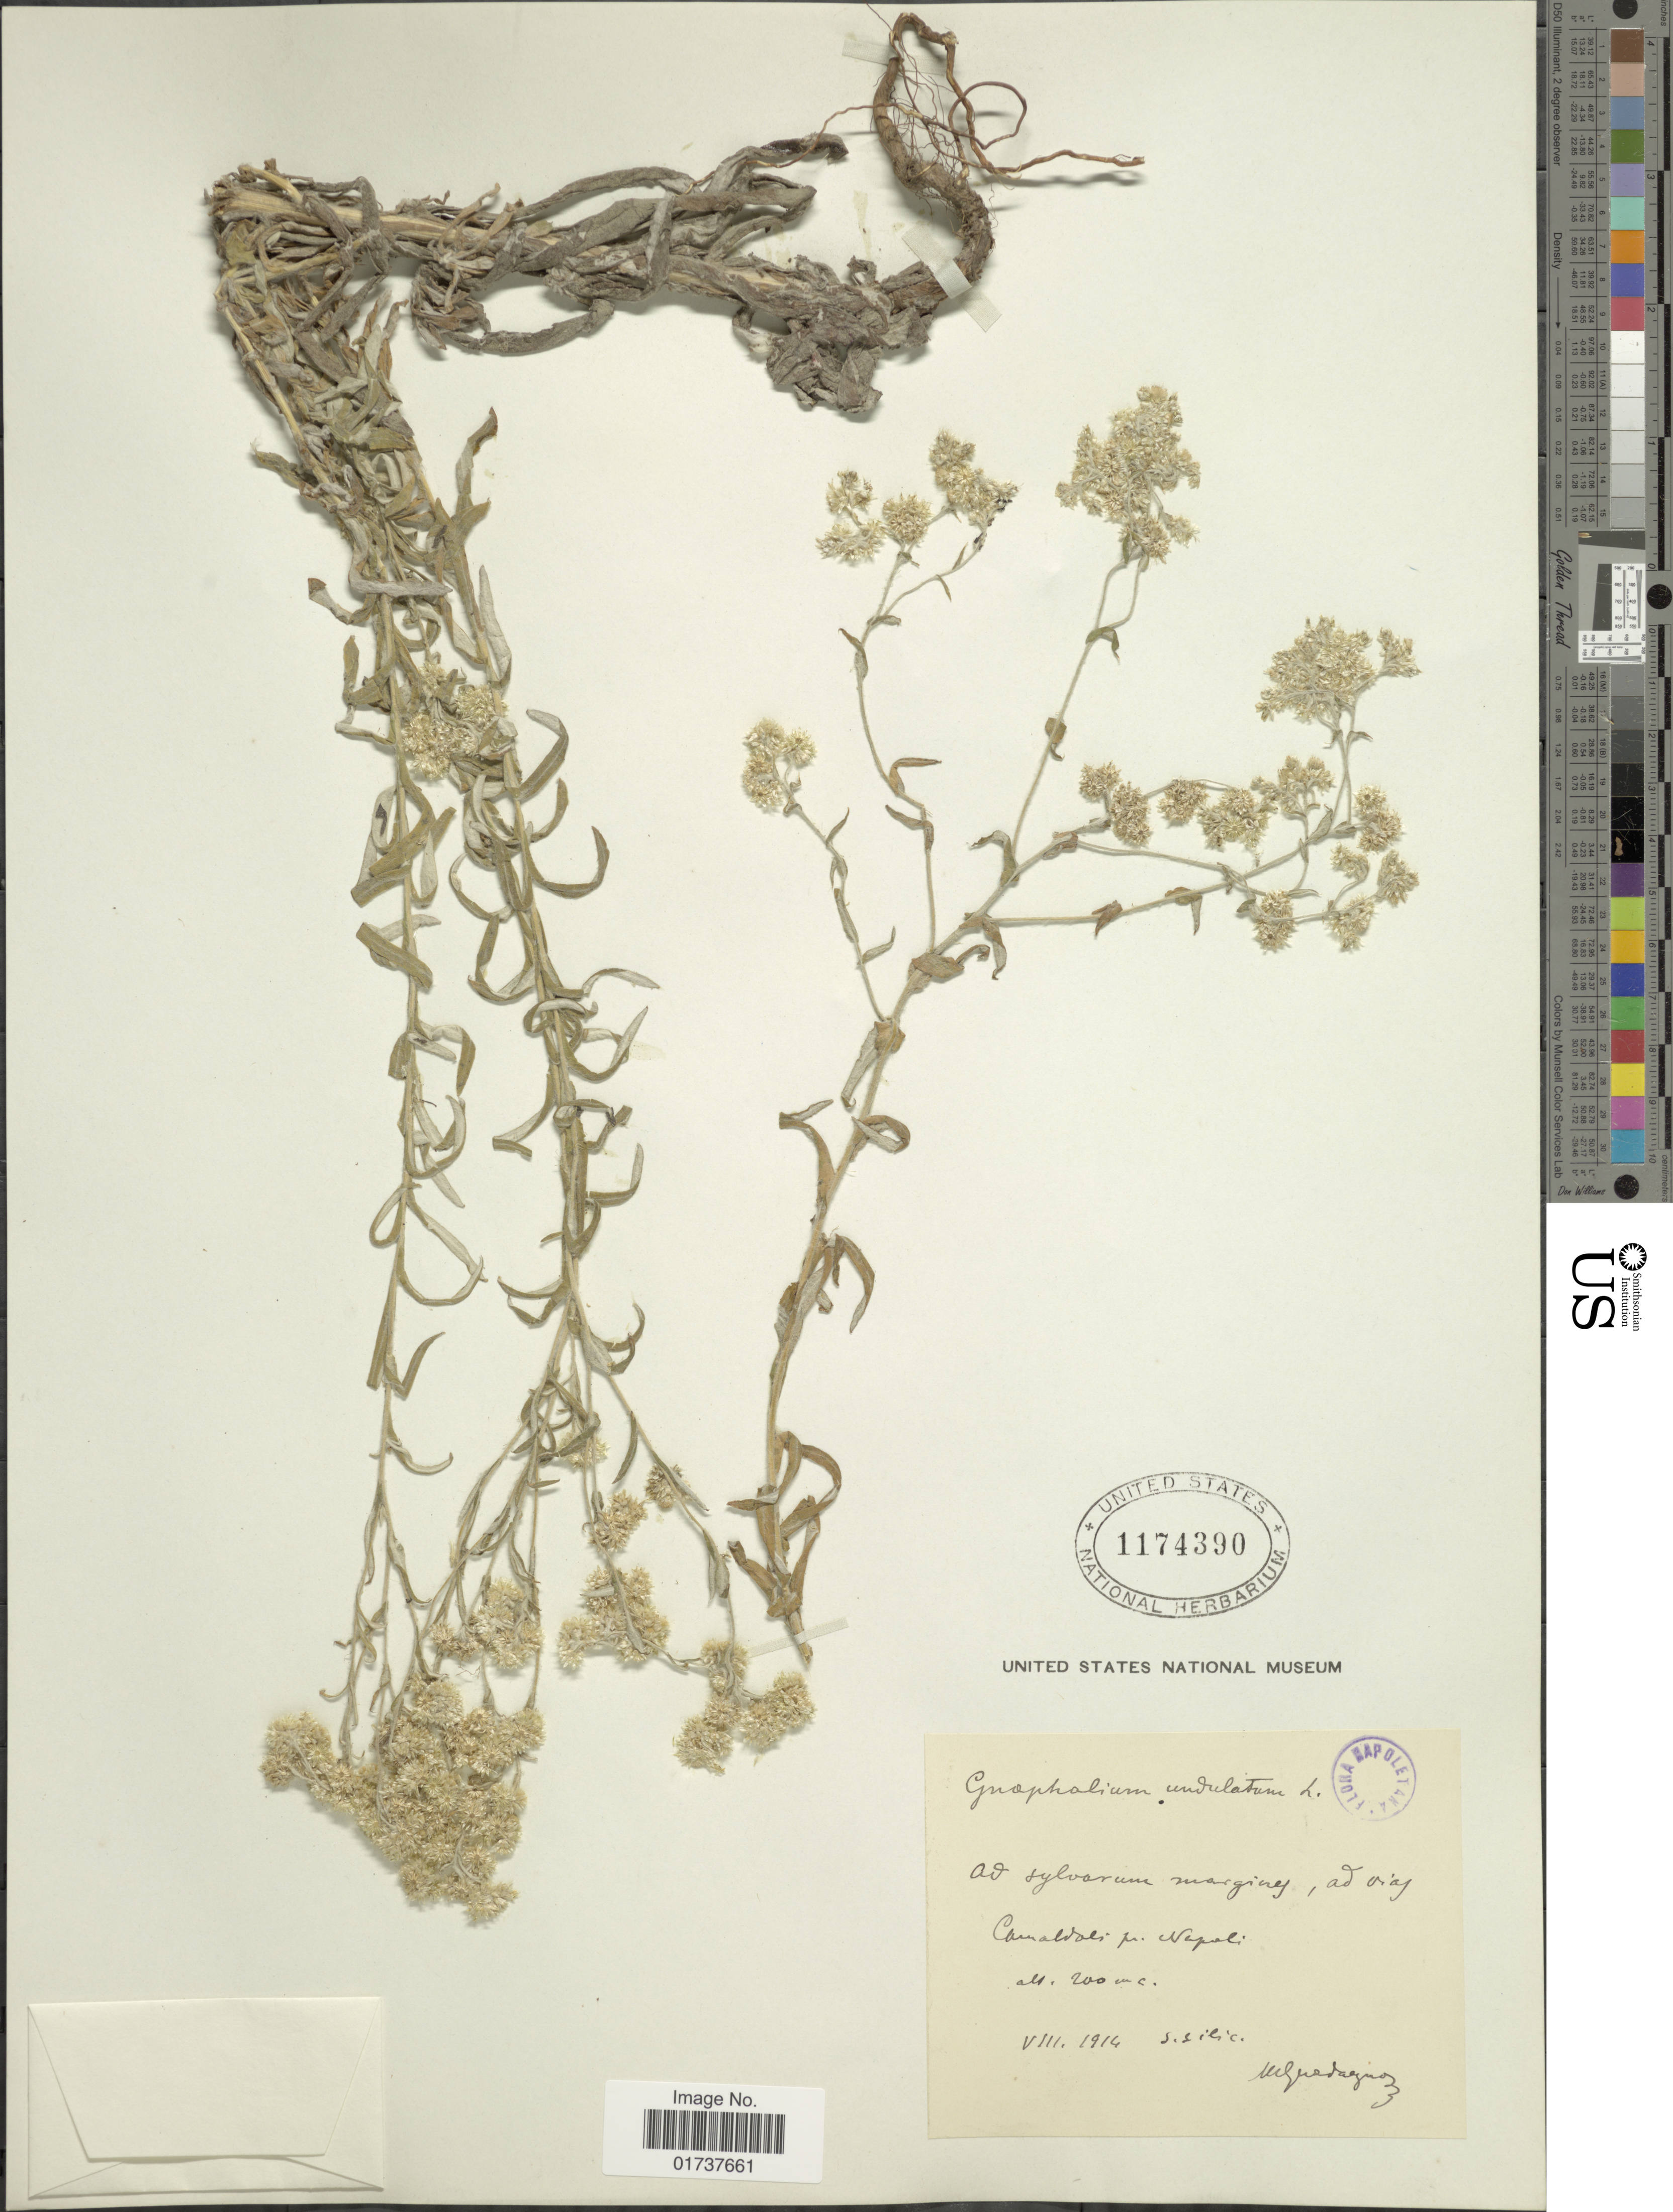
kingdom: Plantae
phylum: Tracheophyta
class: Magnoliopsida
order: Asterales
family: Asteraceae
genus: Gnaphalium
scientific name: Gnaphalium undulatum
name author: L.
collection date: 1914-08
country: Italy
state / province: Campania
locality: Ad sylvarum marginej, ad oraj, Camaldols, pr. Napoli [interpreted]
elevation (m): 200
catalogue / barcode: US 1174390